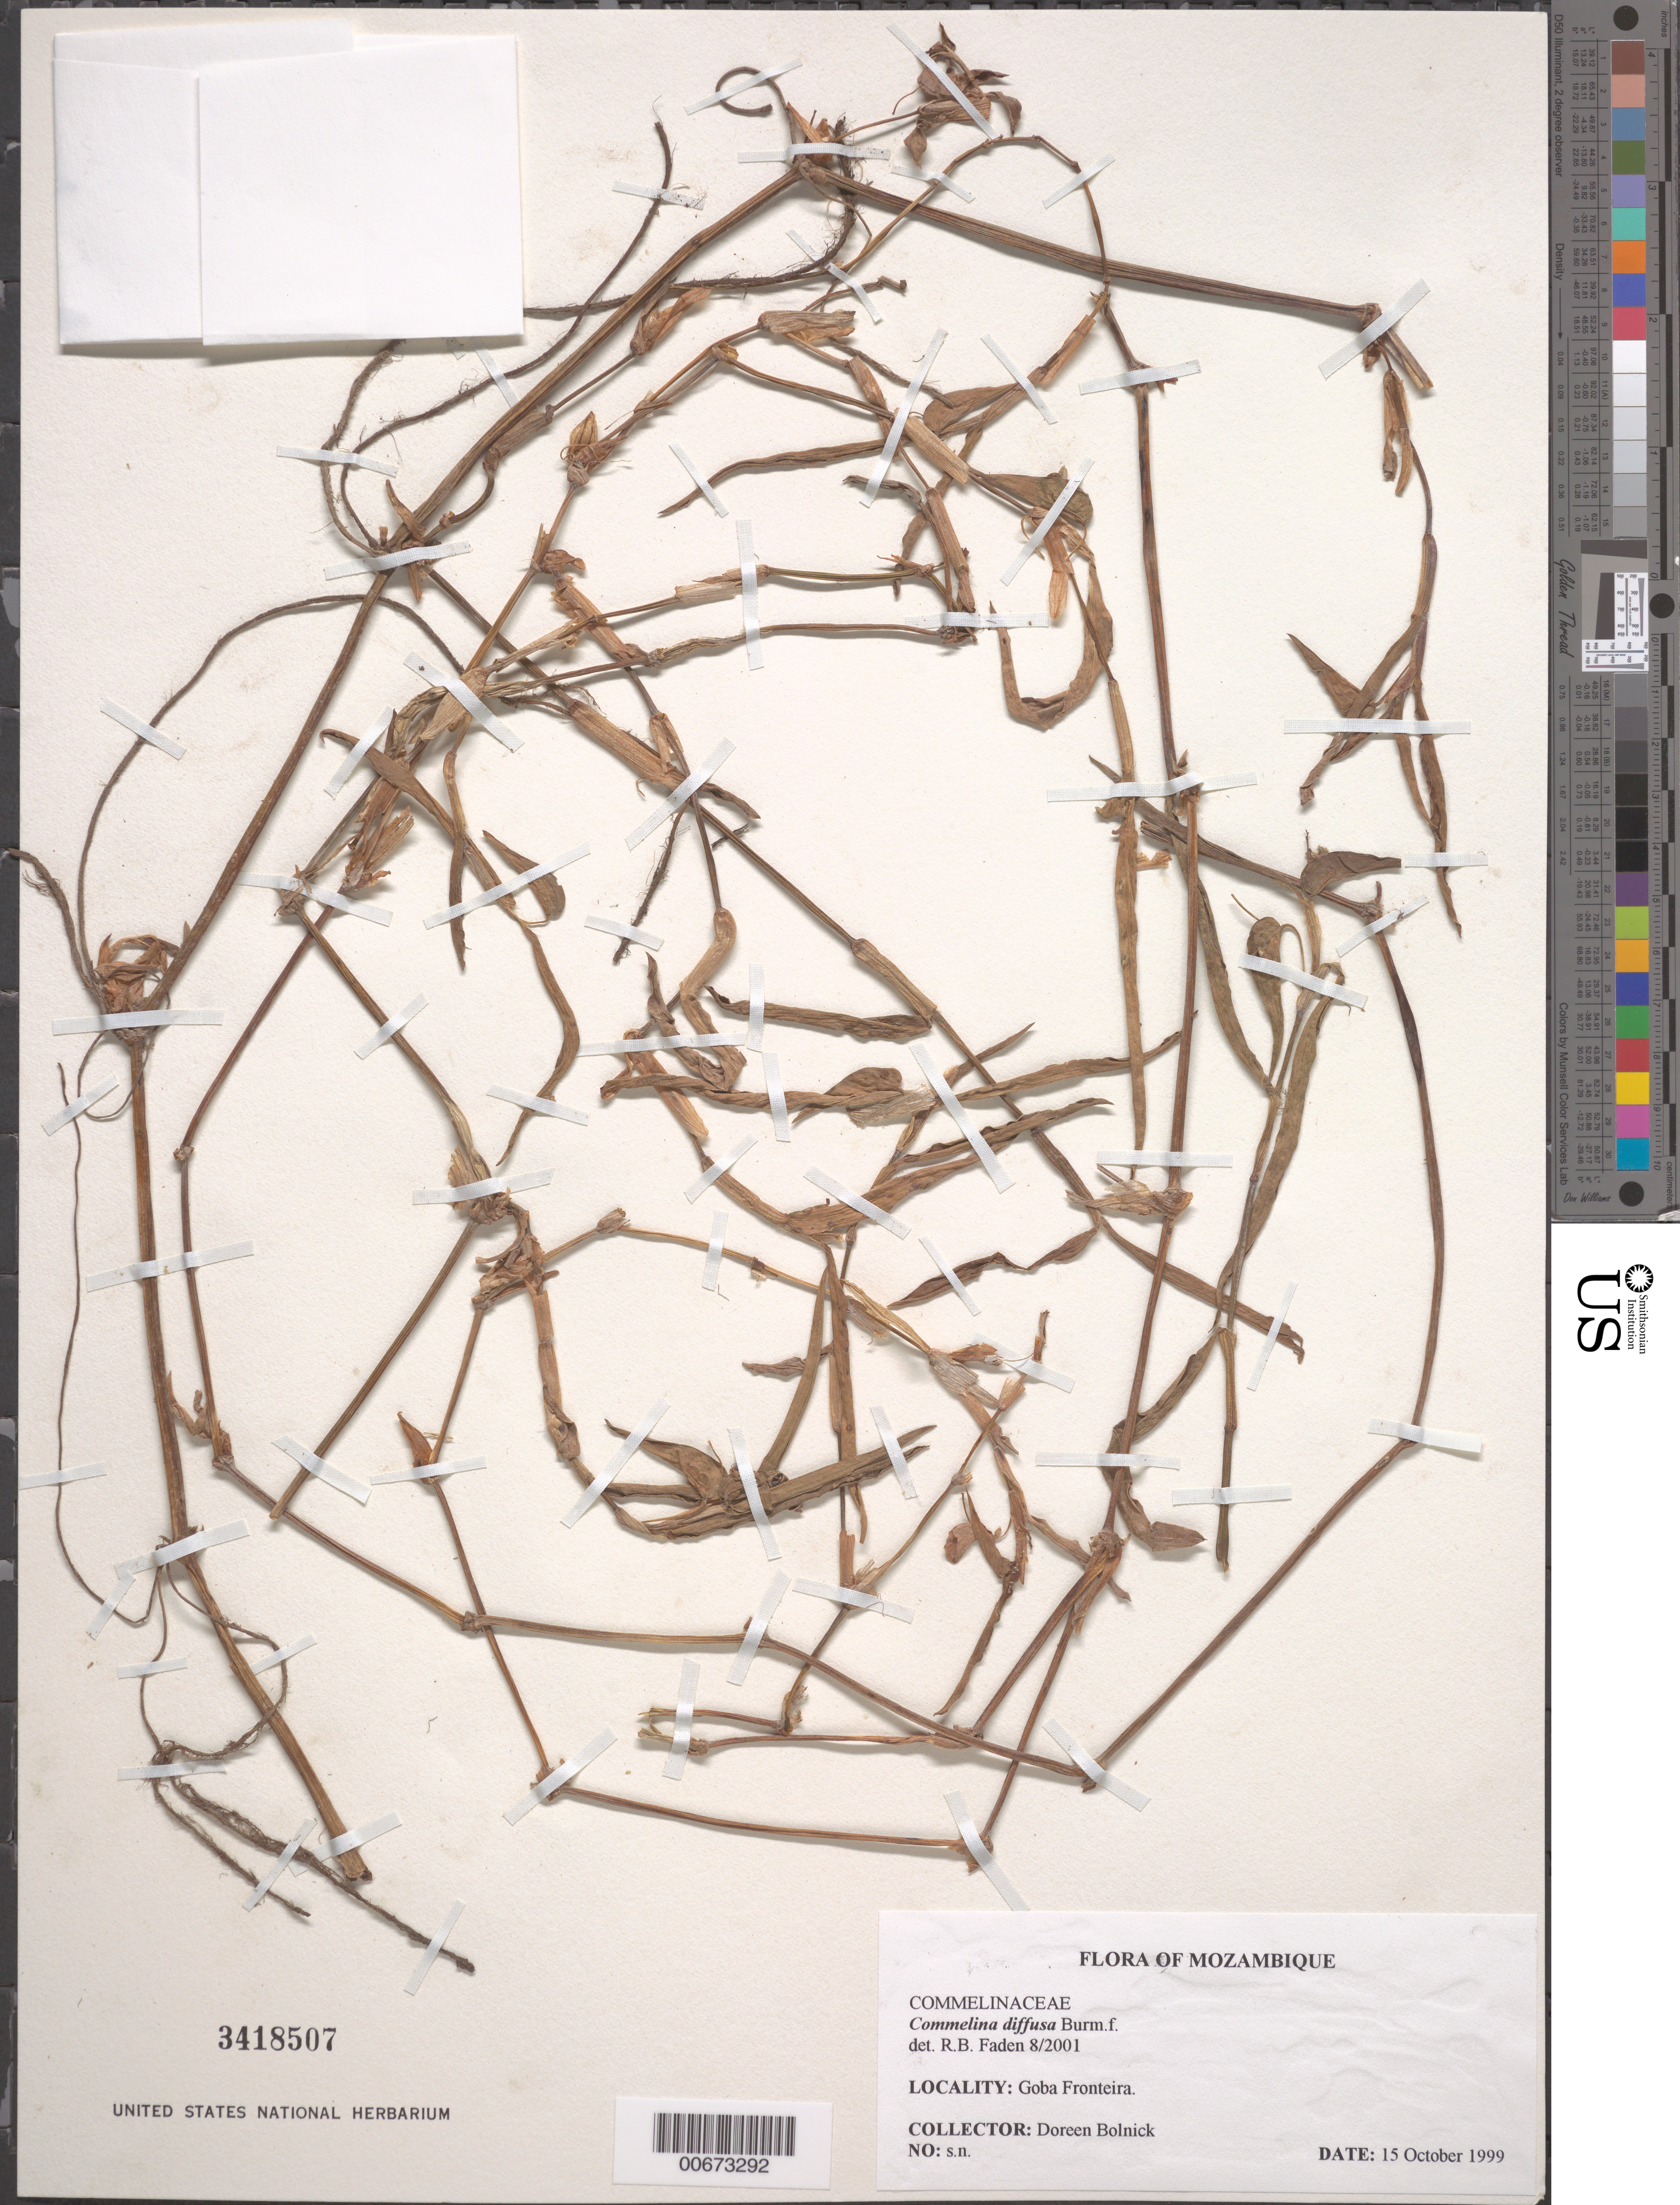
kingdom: Plantae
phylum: Tracheophyta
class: Liliopsida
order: Commelinales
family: Commelinaceae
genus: Commelina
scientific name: Commelina diffusa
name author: Burm. f.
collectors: D. Bolnick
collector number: MOZ2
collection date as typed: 15 Oct 1999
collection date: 1999-10-15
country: Mozambique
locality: Goba Fronteira.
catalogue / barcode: US 3418507